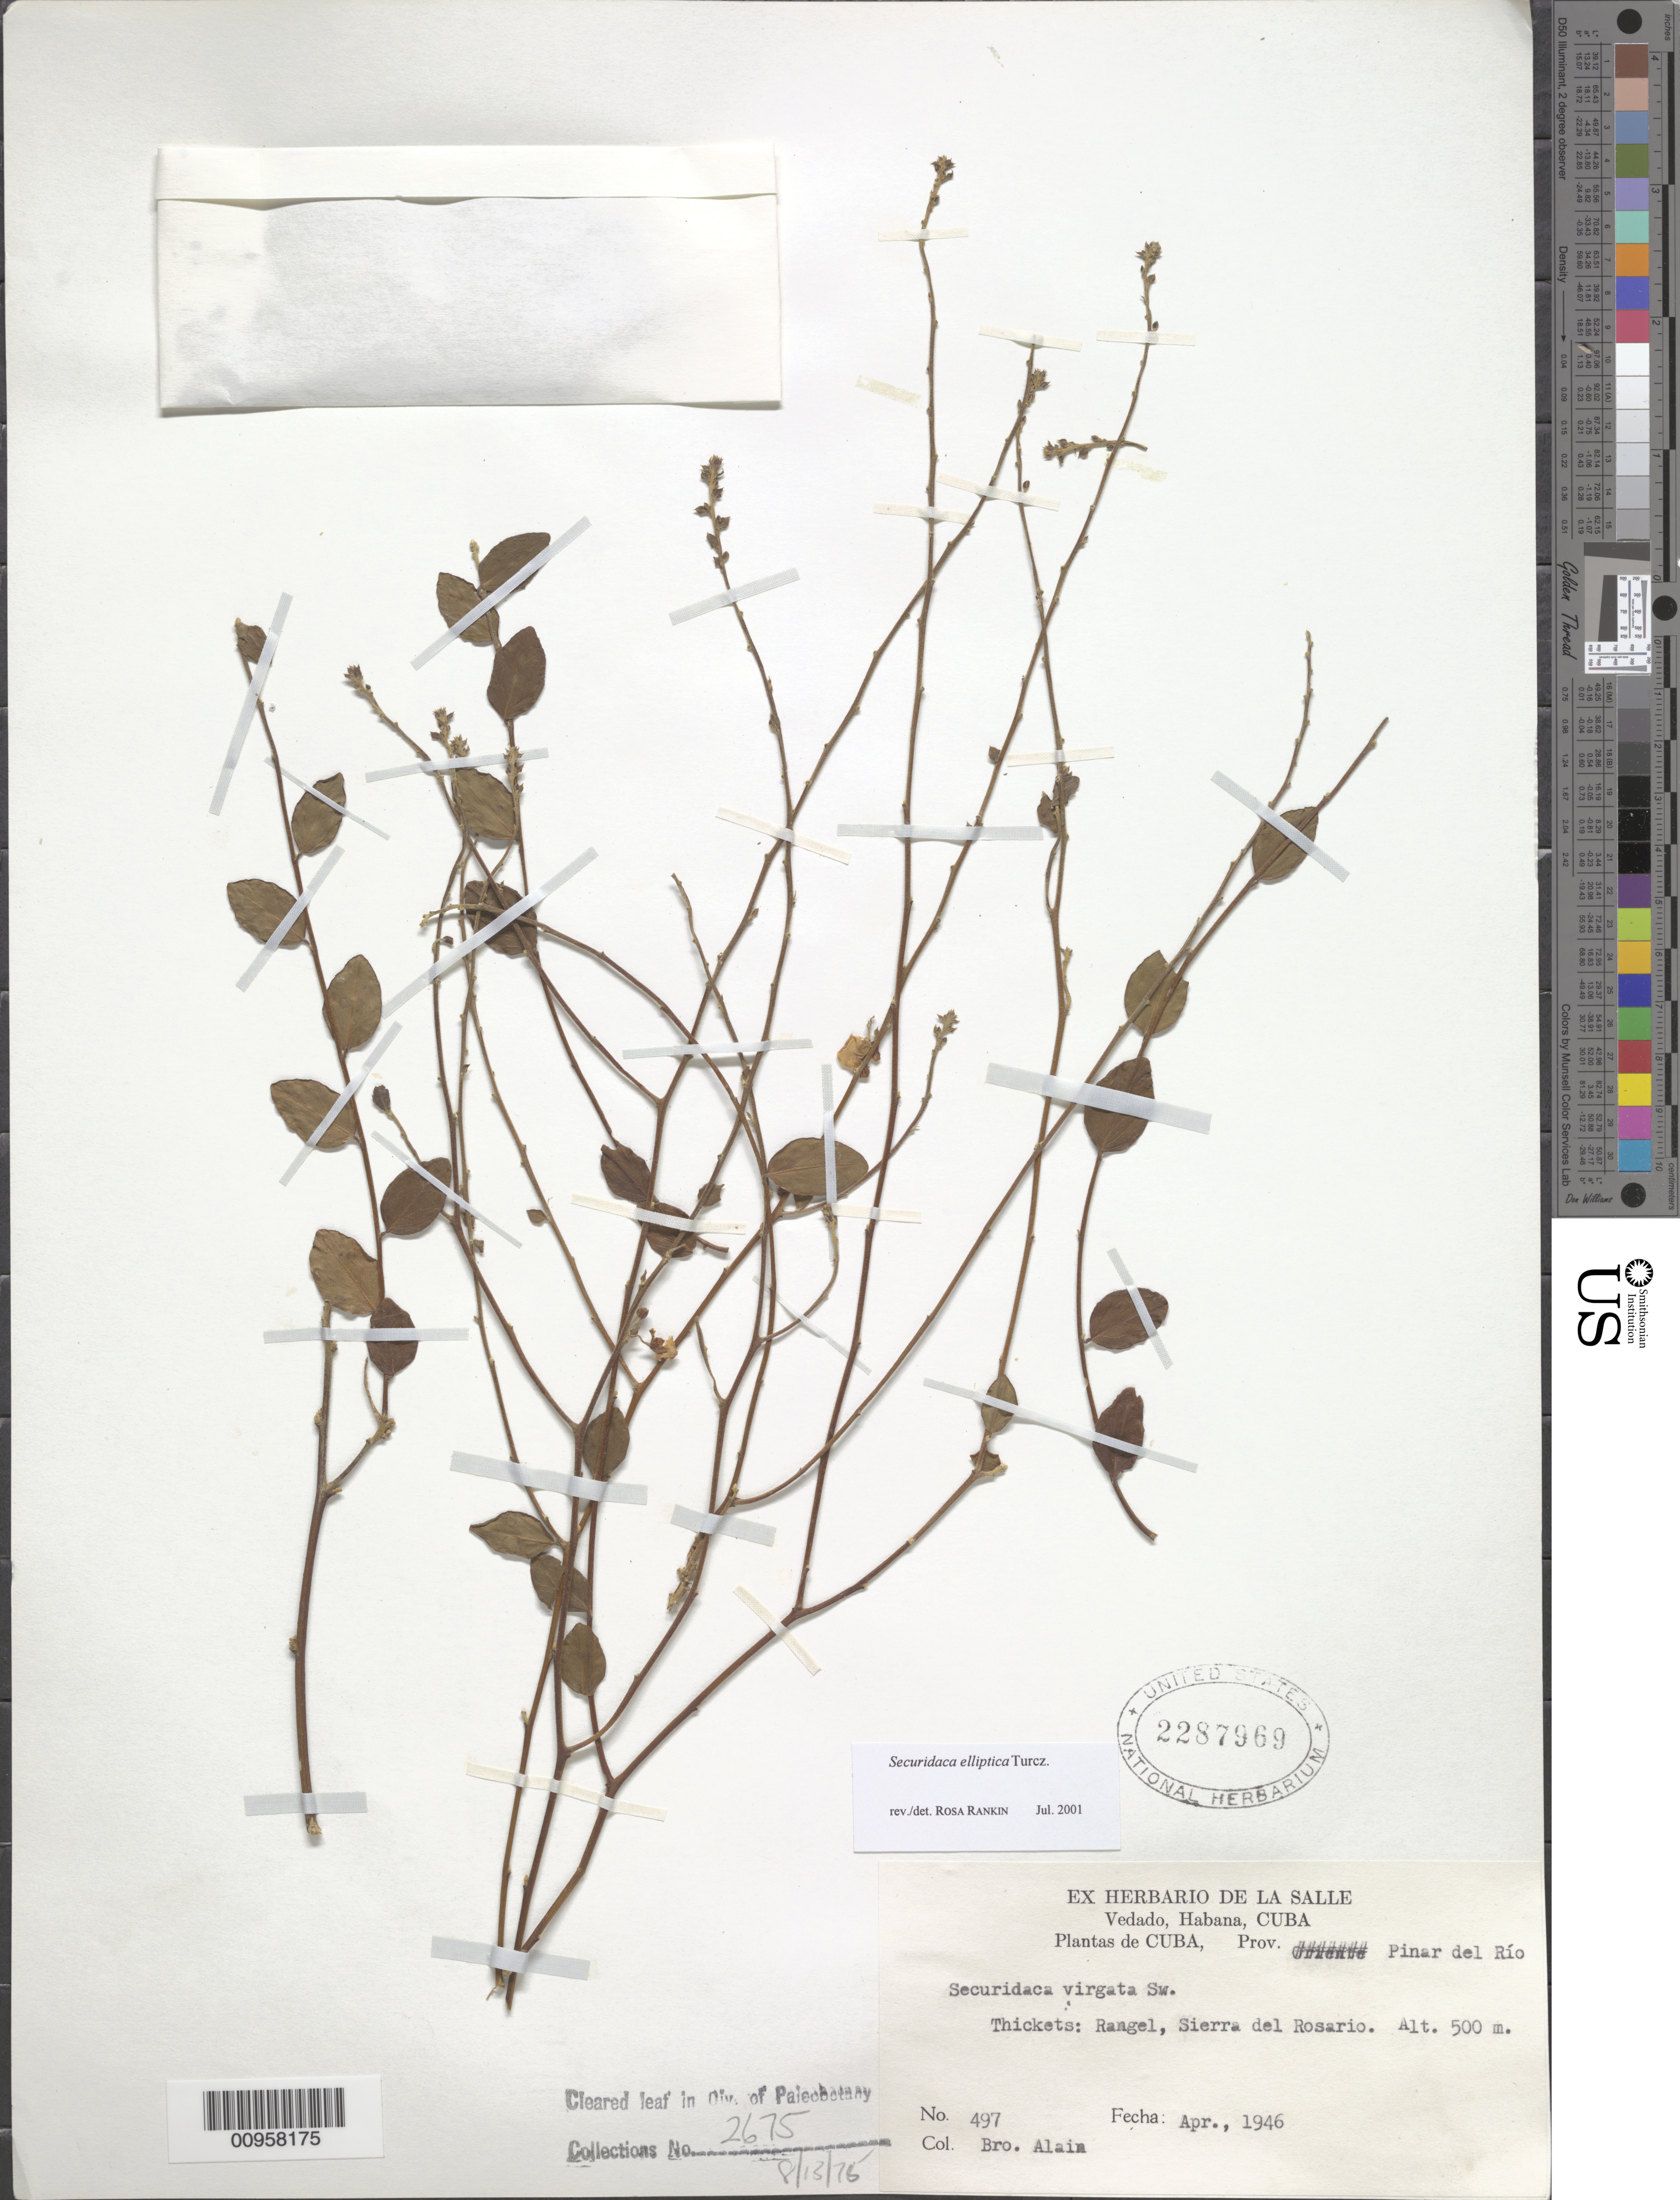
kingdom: Plantae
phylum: Tracheophyta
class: Magnoliopsida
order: Fabales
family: Polygalaceae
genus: Securidaca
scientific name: Securidaca elliptica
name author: Turcz.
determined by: Rankin Rodriguez, Rosa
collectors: A. H. Liogier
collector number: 497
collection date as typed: Apr 1946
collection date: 1946-04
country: Cuba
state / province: Pinar del Rio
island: Cuba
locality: Rangel, Sierra del Rosario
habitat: Thickets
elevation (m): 500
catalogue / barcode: US 2287969